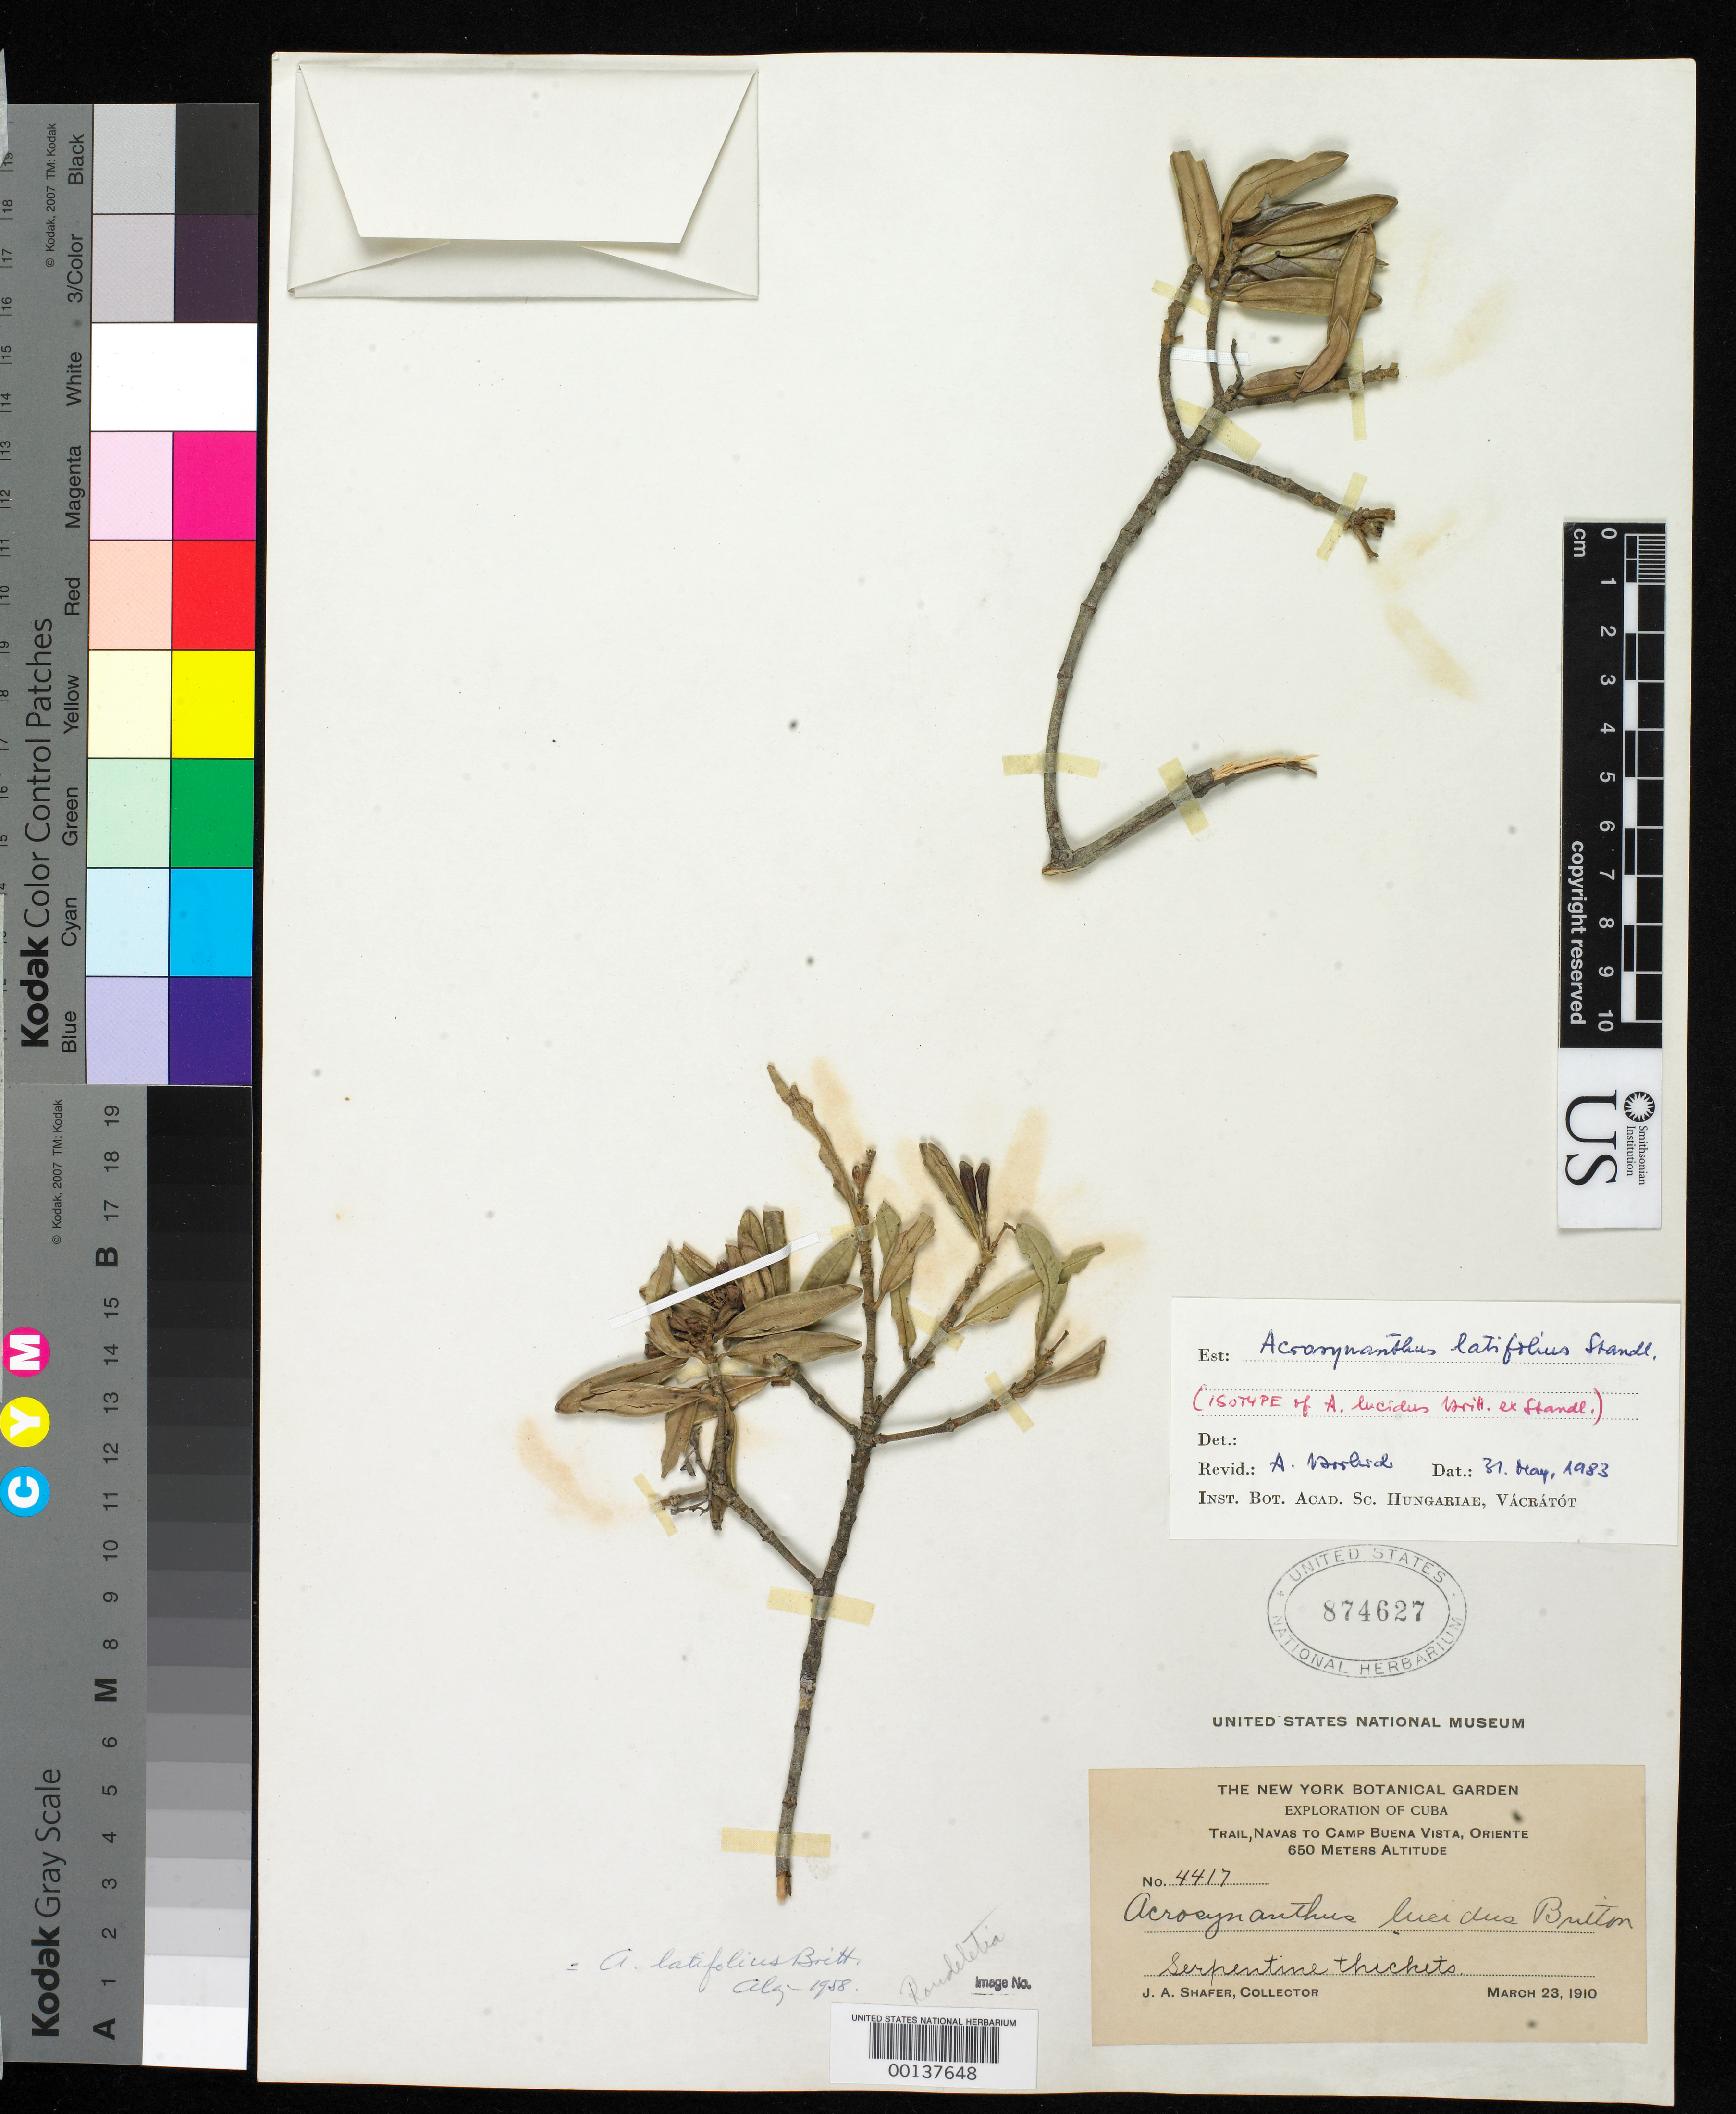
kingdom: Plantae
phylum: Tracheophyta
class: Magnoliopsida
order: Gentianales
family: Rubiaceae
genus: Acrosynanthus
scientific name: Acrosynanthus lucidus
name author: Britton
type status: Isotype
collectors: J. A. Shafer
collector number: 4417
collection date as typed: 23 Mar 1910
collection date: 1910-03-23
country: Cuba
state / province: Oriente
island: Greater Antilles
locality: Between Navas and Camp Buena Vista.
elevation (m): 650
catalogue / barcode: US 874627